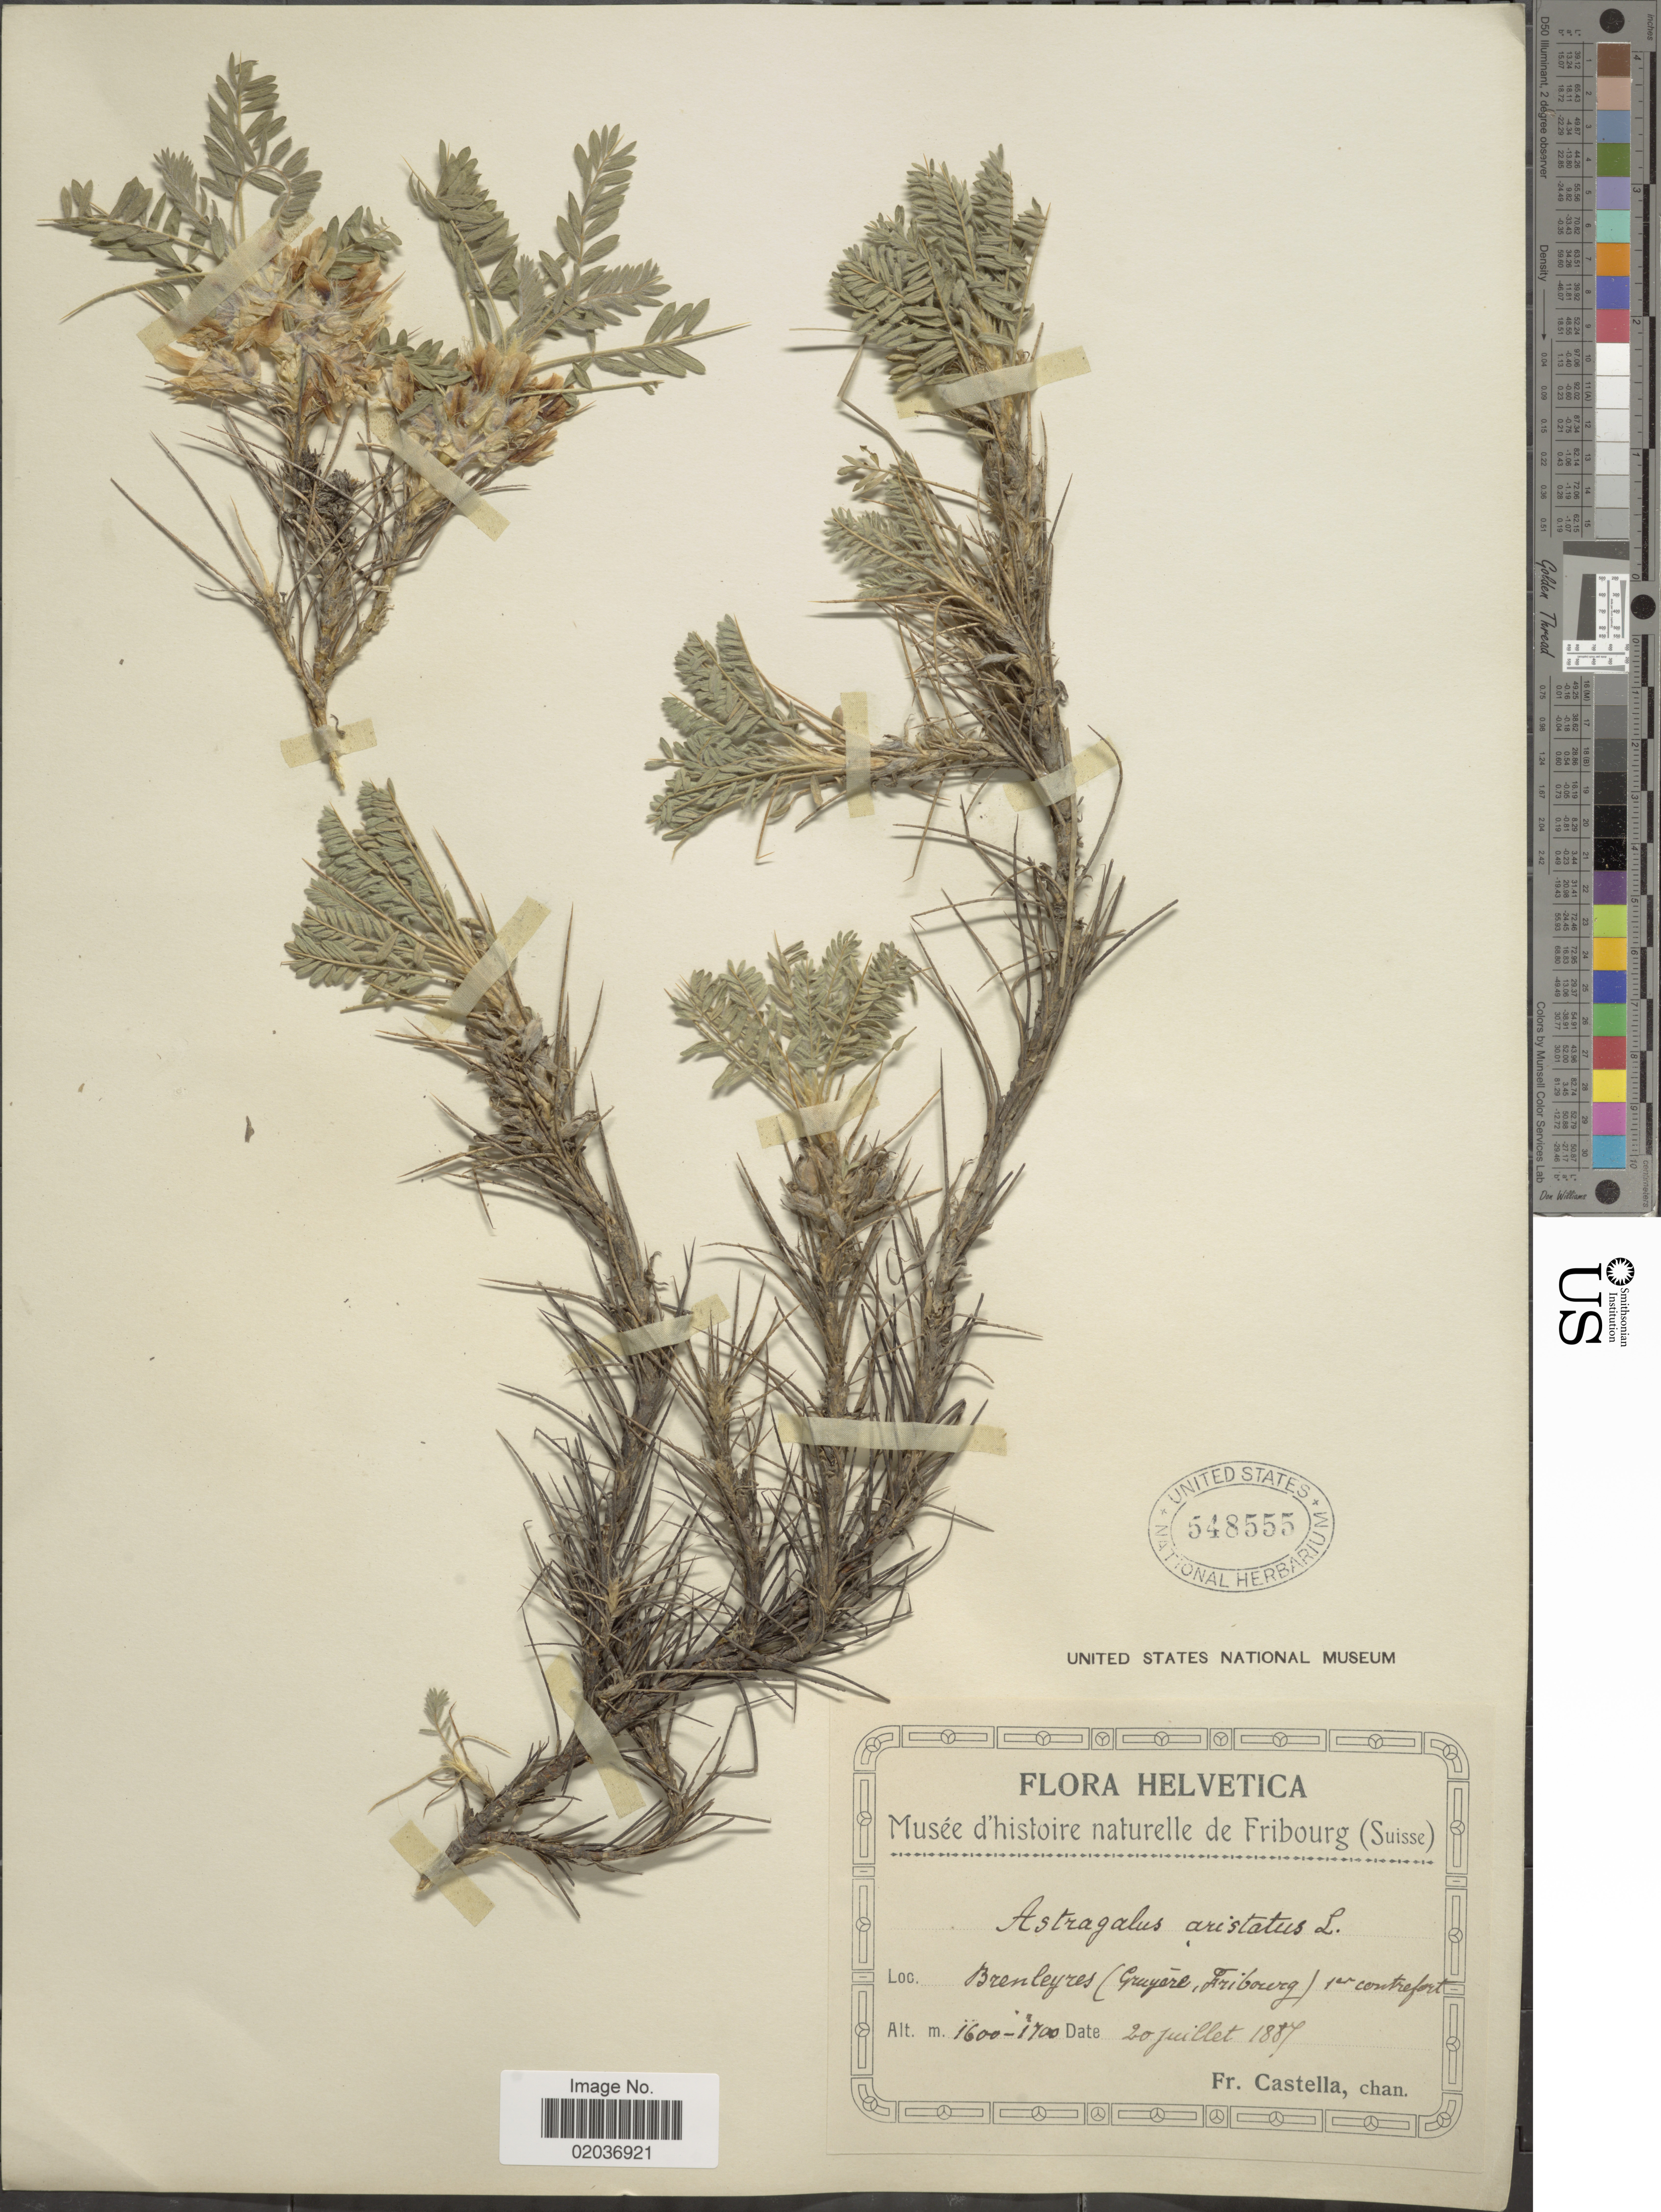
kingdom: Plantae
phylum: Tracheophyta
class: Magnoliopsida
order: Fabales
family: Fabaceae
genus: Astragalus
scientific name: Astragalus aristatus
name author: L'Hér.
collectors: Fr. Castella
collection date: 1887-07-20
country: Switzerland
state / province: Fribourg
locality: Brenleyres (Gruyare, Fribourg)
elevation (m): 1600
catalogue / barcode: US 548555